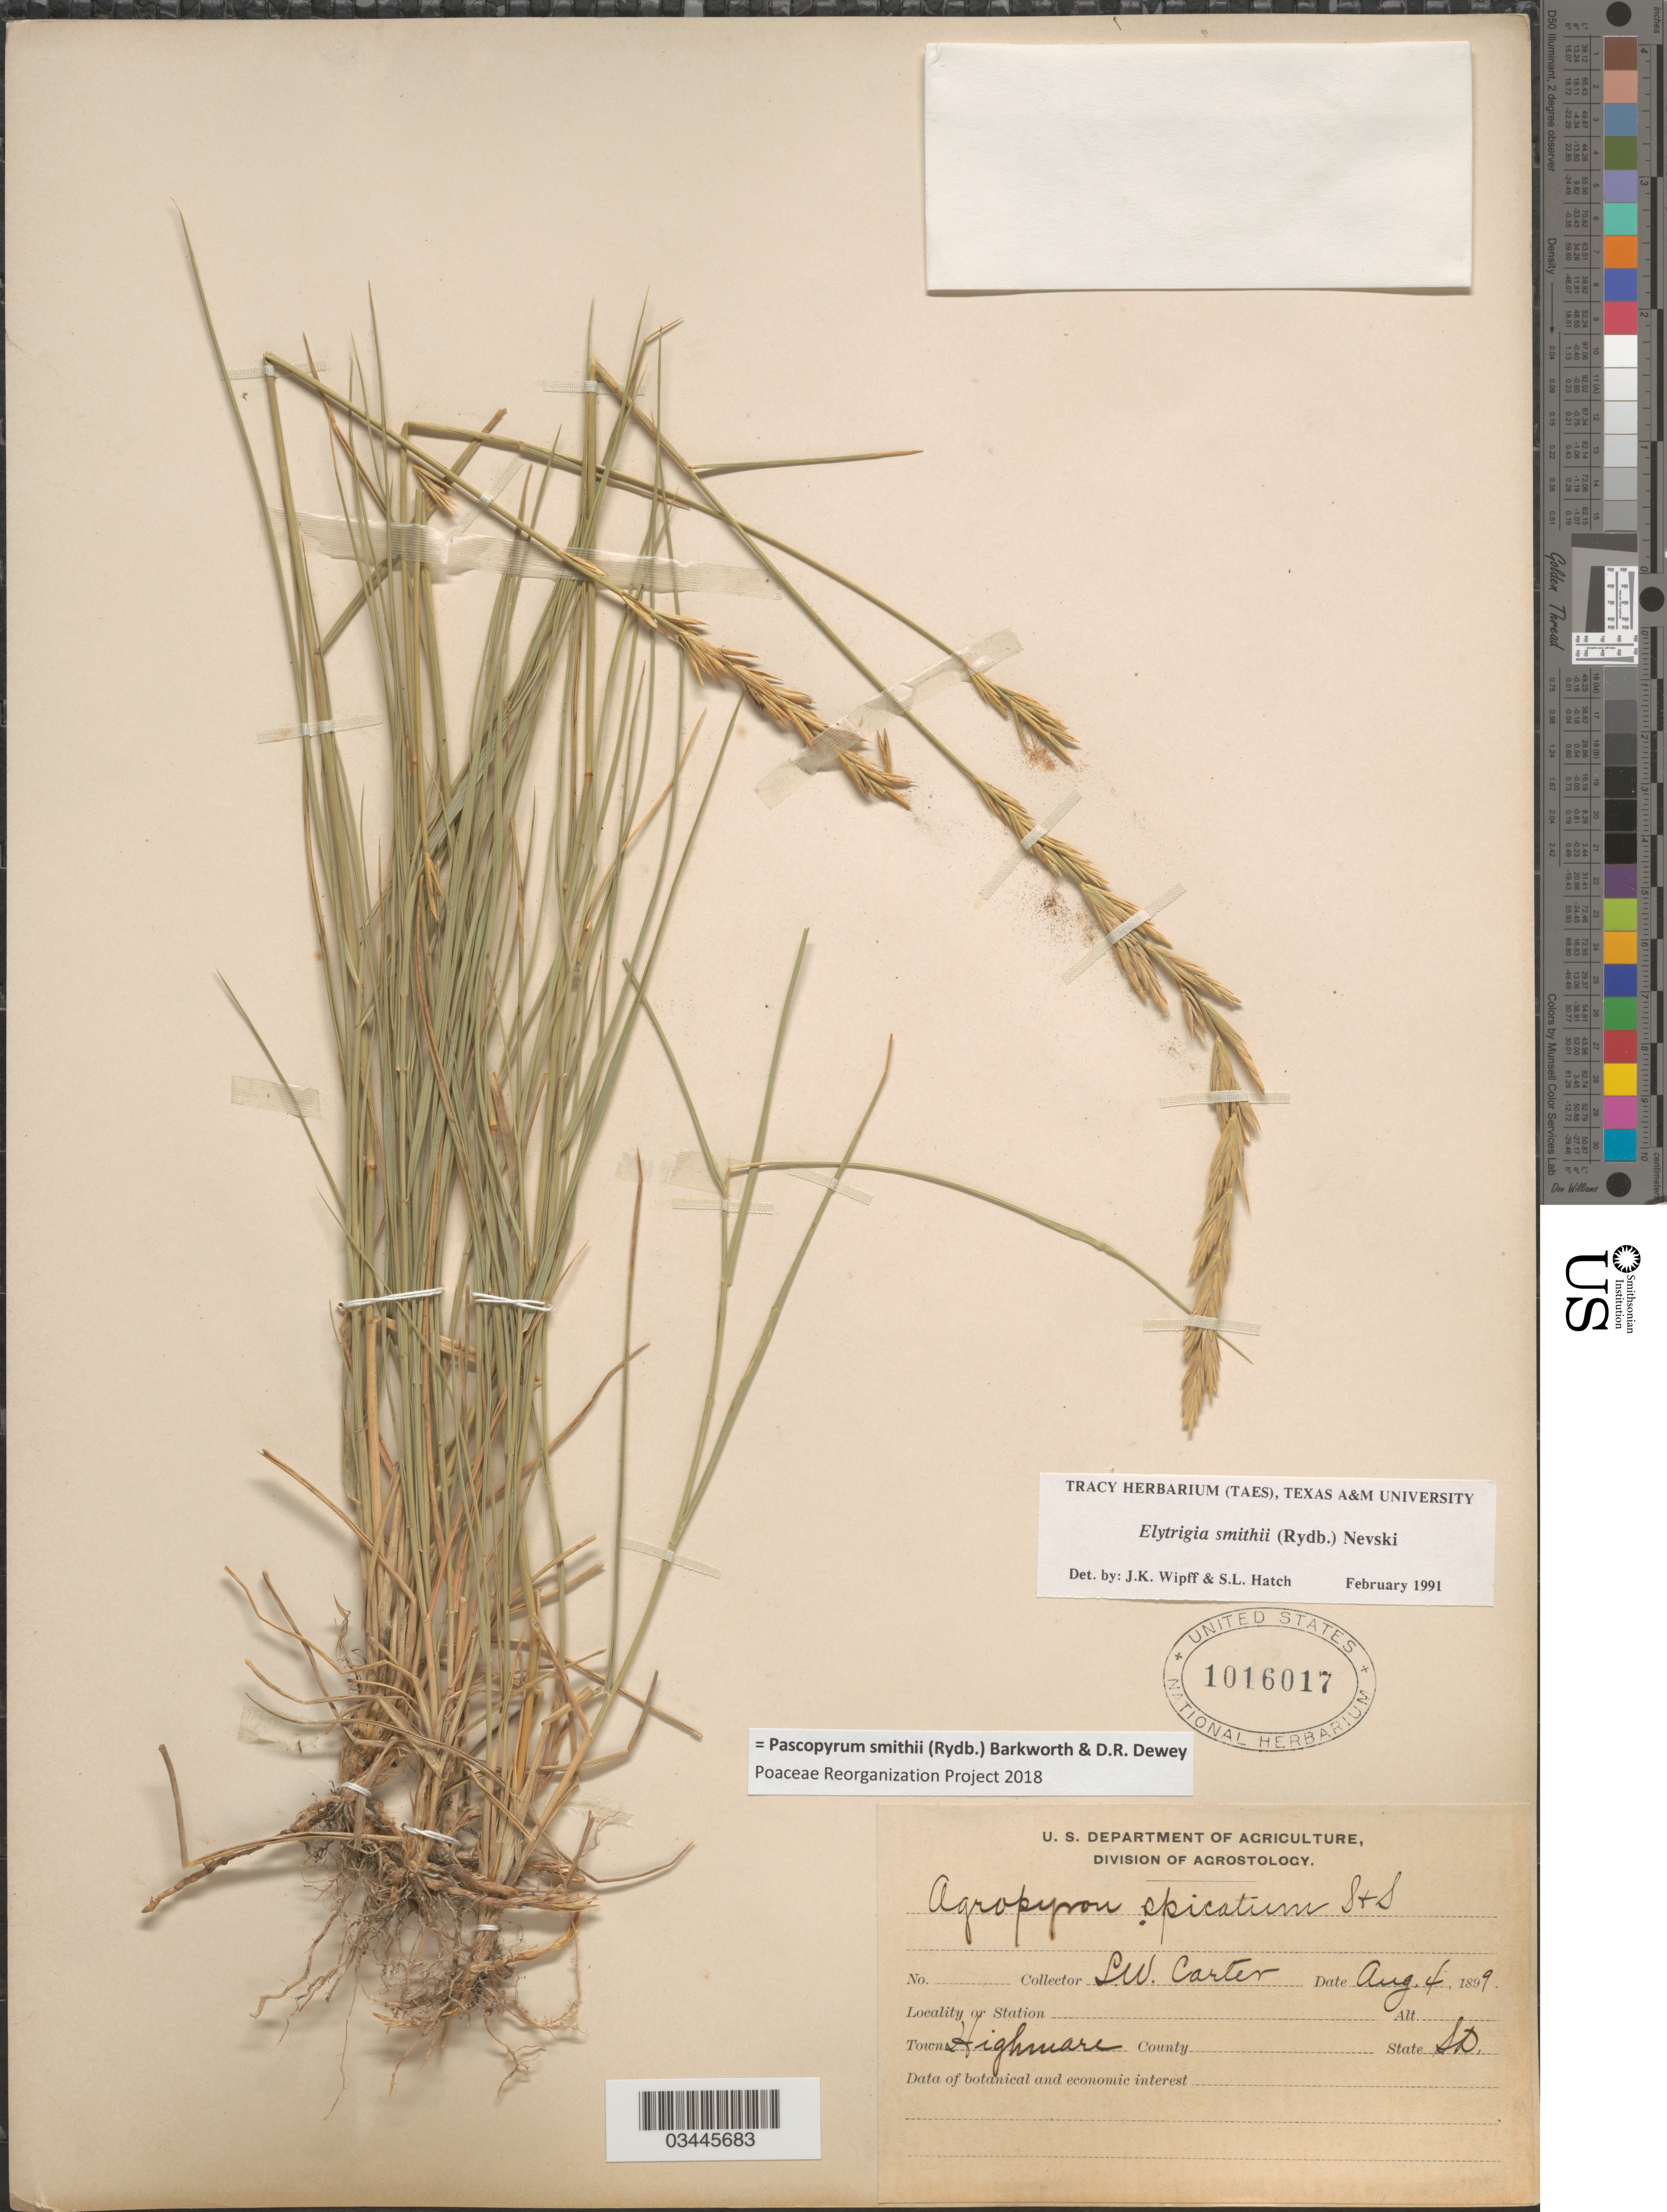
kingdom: Plantae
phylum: Tracheophyta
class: Liliopsida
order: Poales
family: Poaceae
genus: Pascopyrum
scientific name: Pascopyrum smithii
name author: (Rydb.) Barkworth & Dewey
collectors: L. W. Carter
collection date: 1899-08-04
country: United States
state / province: South Dakota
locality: Town Highmore.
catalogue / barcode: US 1016017